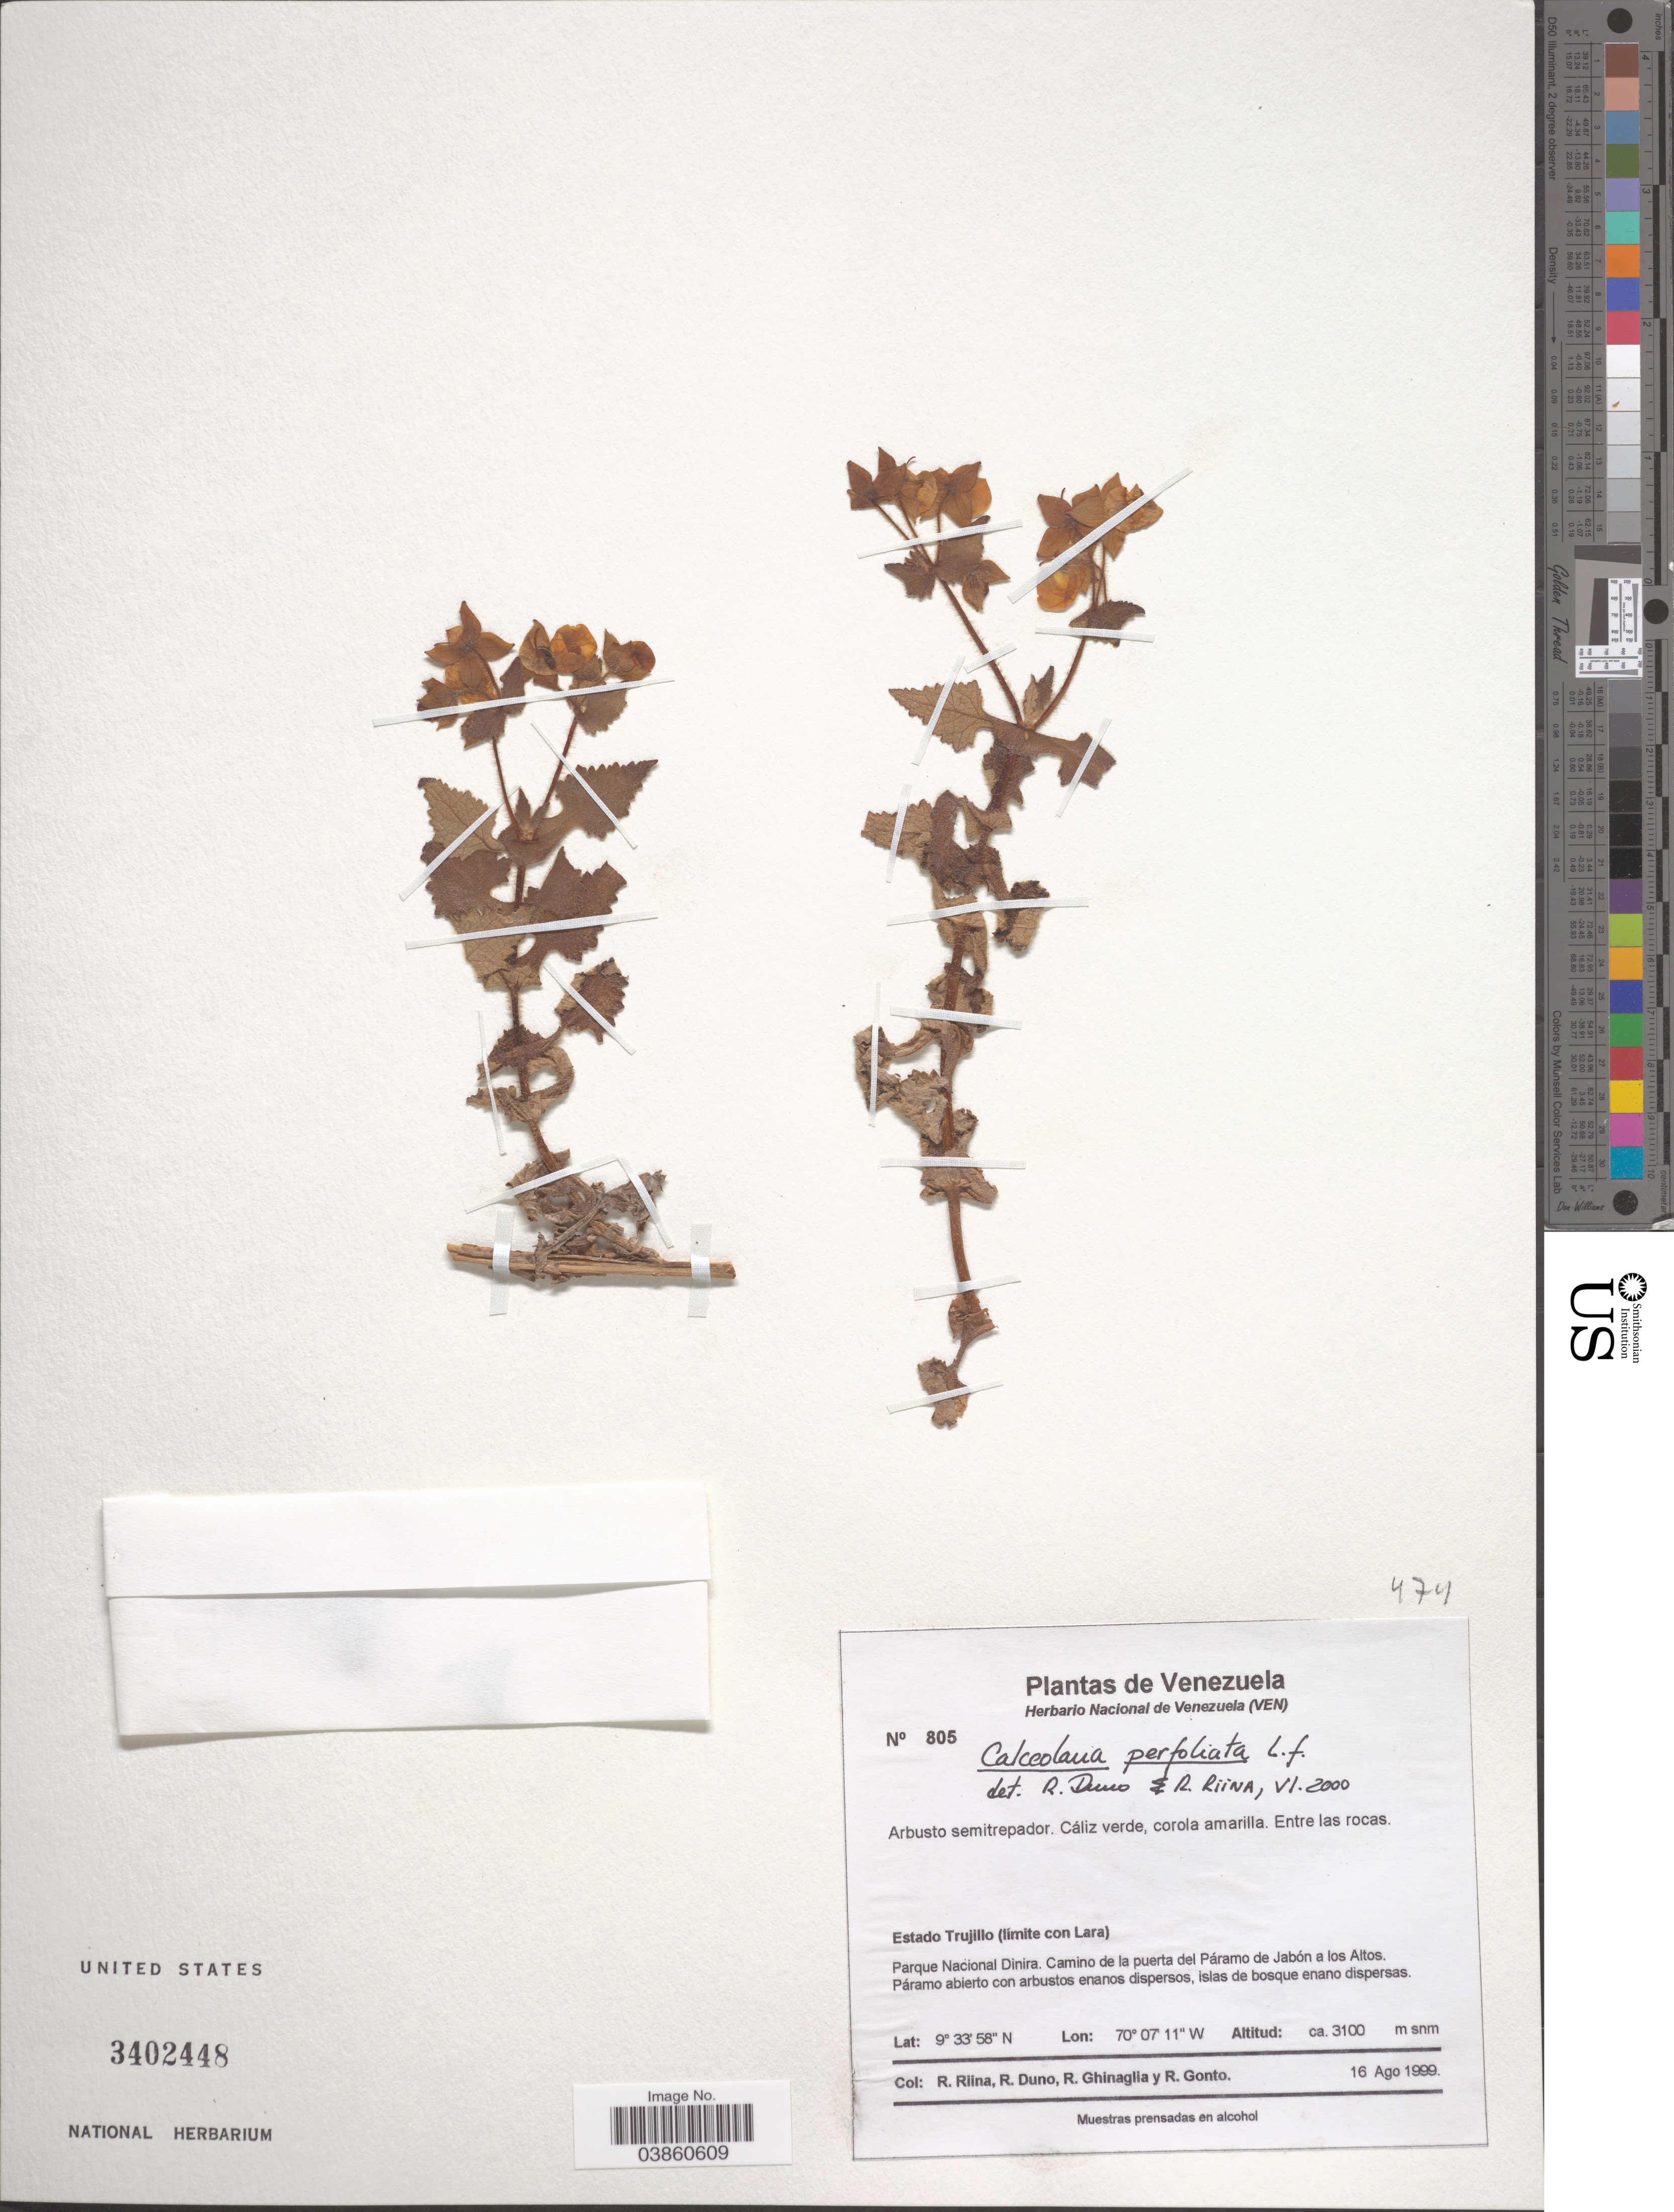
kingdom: Plantae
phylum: Tracheophyta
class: Magnoliopsida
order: Lamiales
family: Calceolariaceae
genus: Calceolaria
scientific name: Calceolaria perfoliata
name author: L. f.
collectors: R. Riina, R. Duno, R. Ghinaglia & R. Gonto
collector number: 805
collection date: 1999-08-16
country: Venezuela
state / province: Trujillo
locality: (Limite con Lara). Parque Nacional Dinira. Camino de la puerta del Páramo de Jabón a los Altos.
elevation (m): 3100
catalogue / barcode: US 3402448